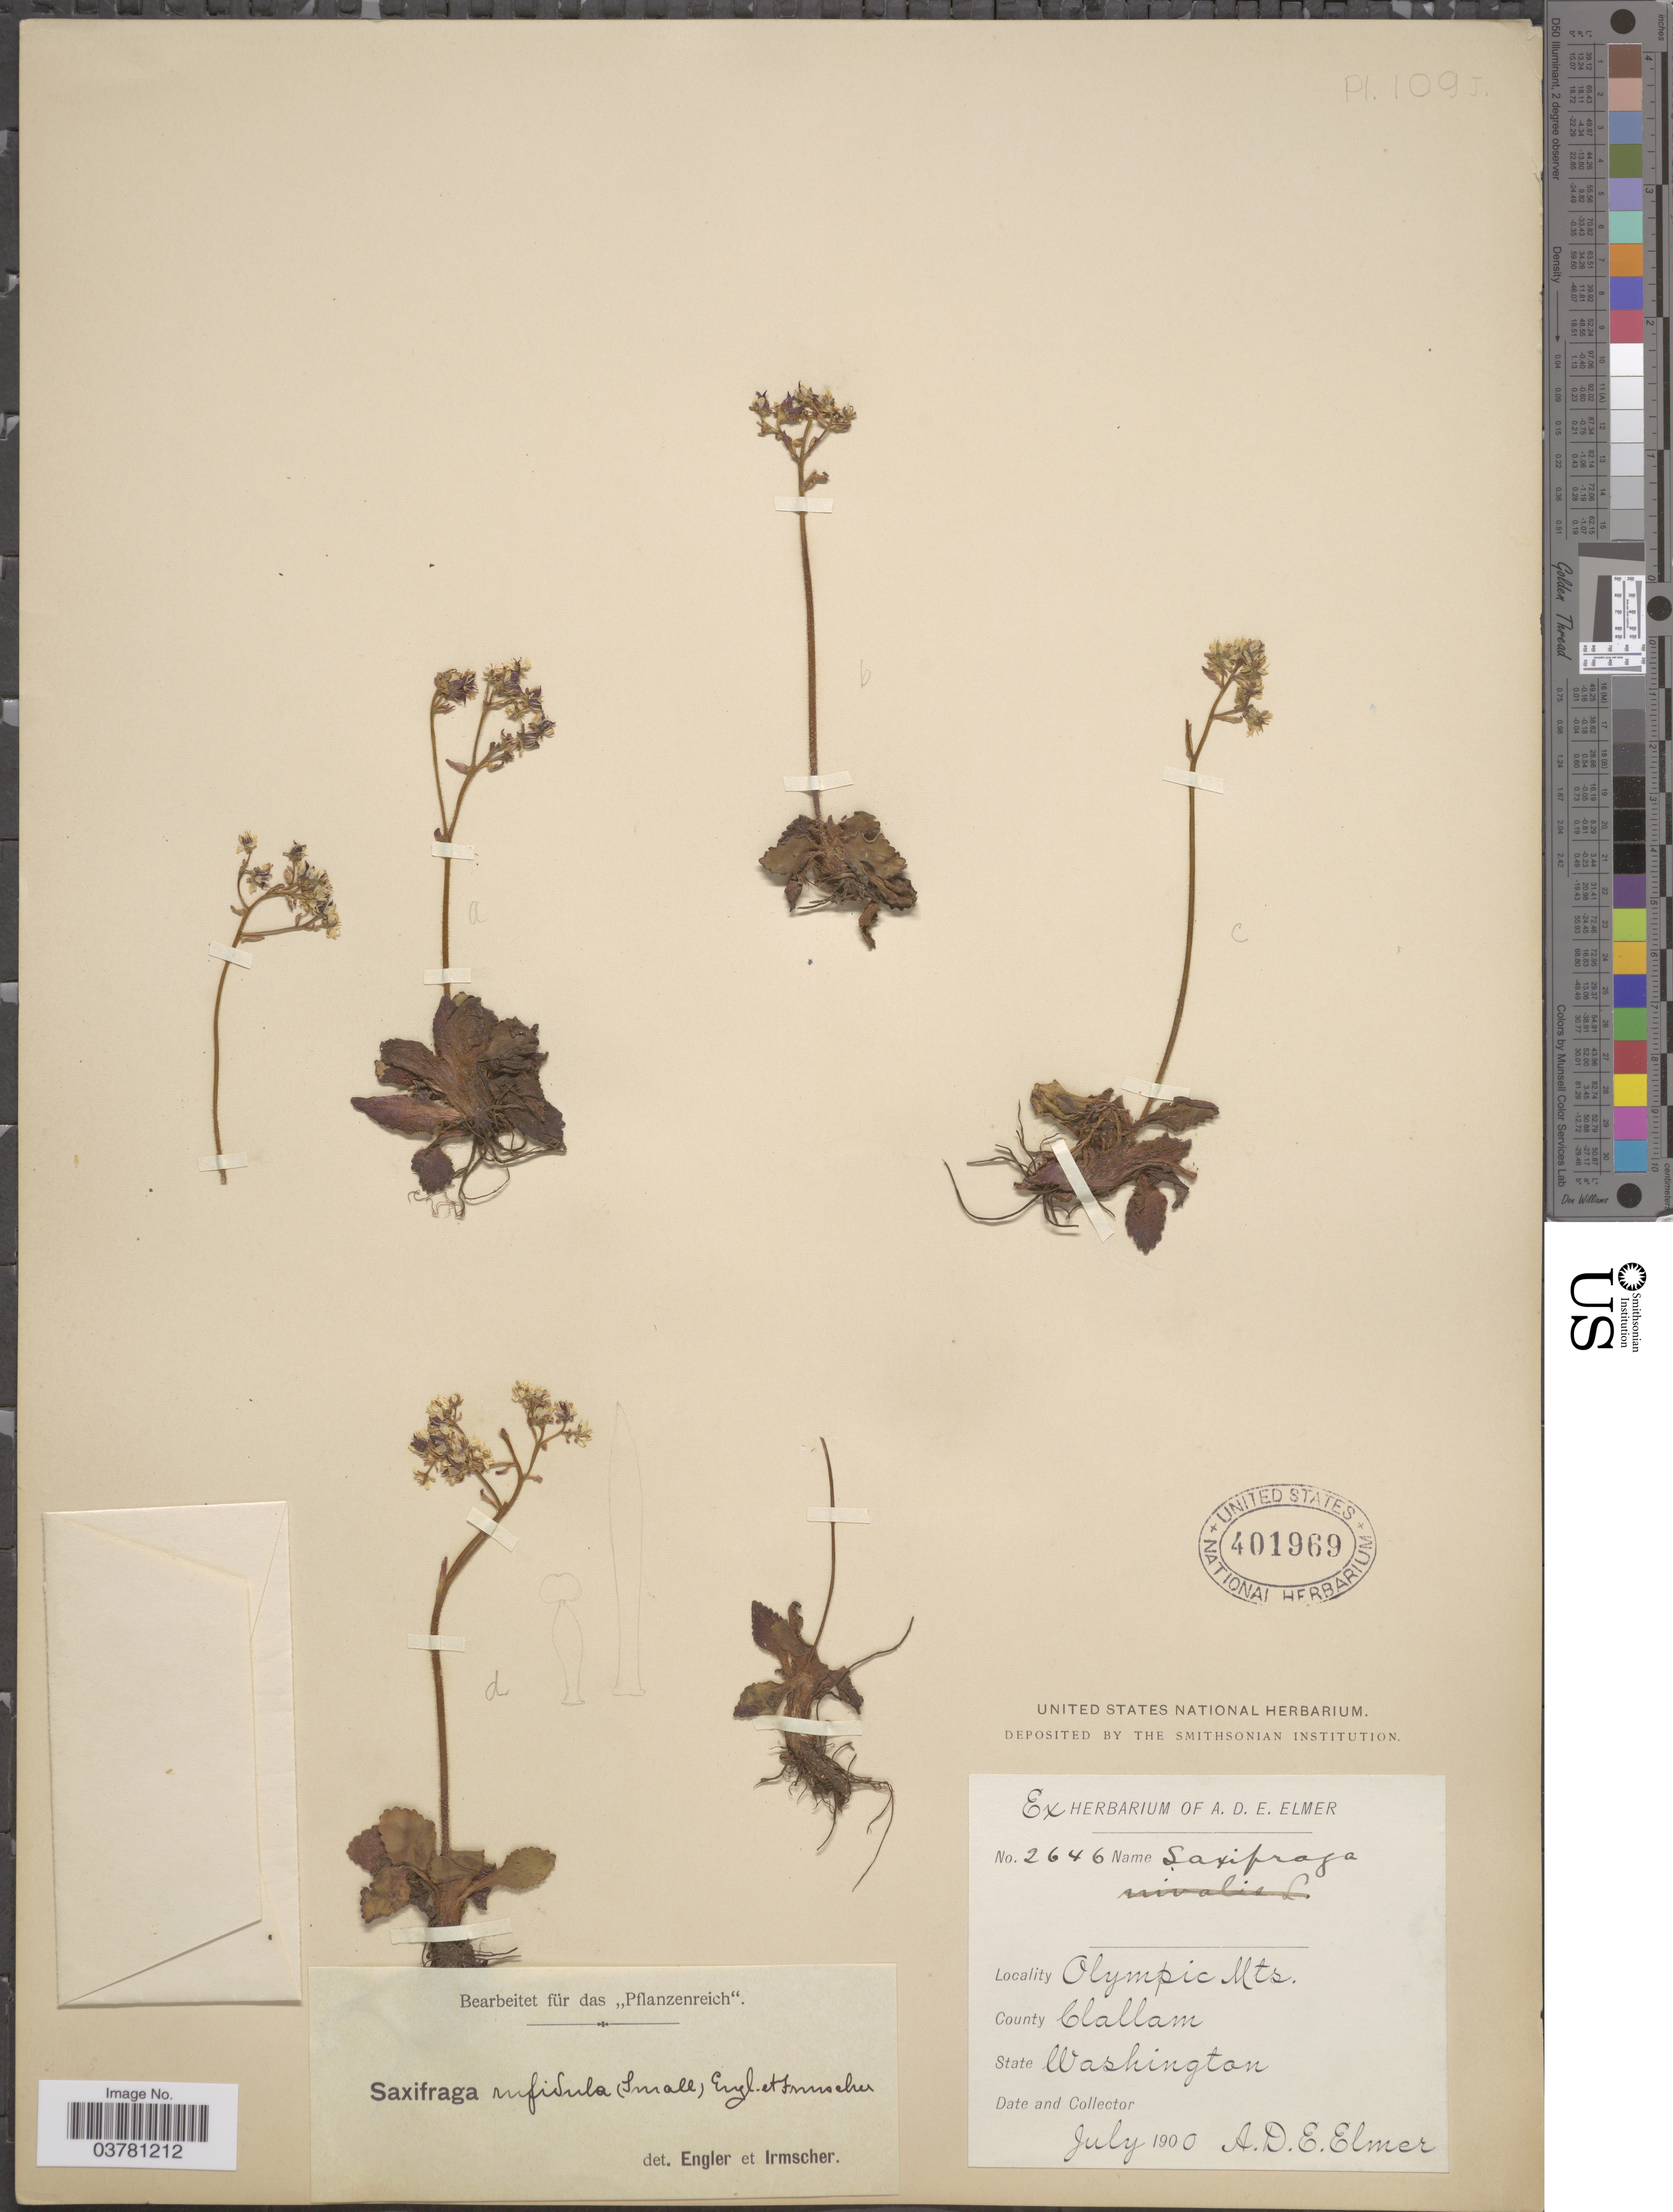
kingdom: Plantae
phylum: Tracheophyta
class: Magnoliopsida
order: Saxifragales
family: Saxifragaceae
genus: Micranthes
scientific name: Micranthes rufidula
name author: Small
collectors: A. D. E. Elmer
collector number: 2646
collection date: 1900-07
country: United States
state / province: Washington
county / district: Clallam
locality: Olympic Mts. County Clallam.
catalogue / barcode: US 401969